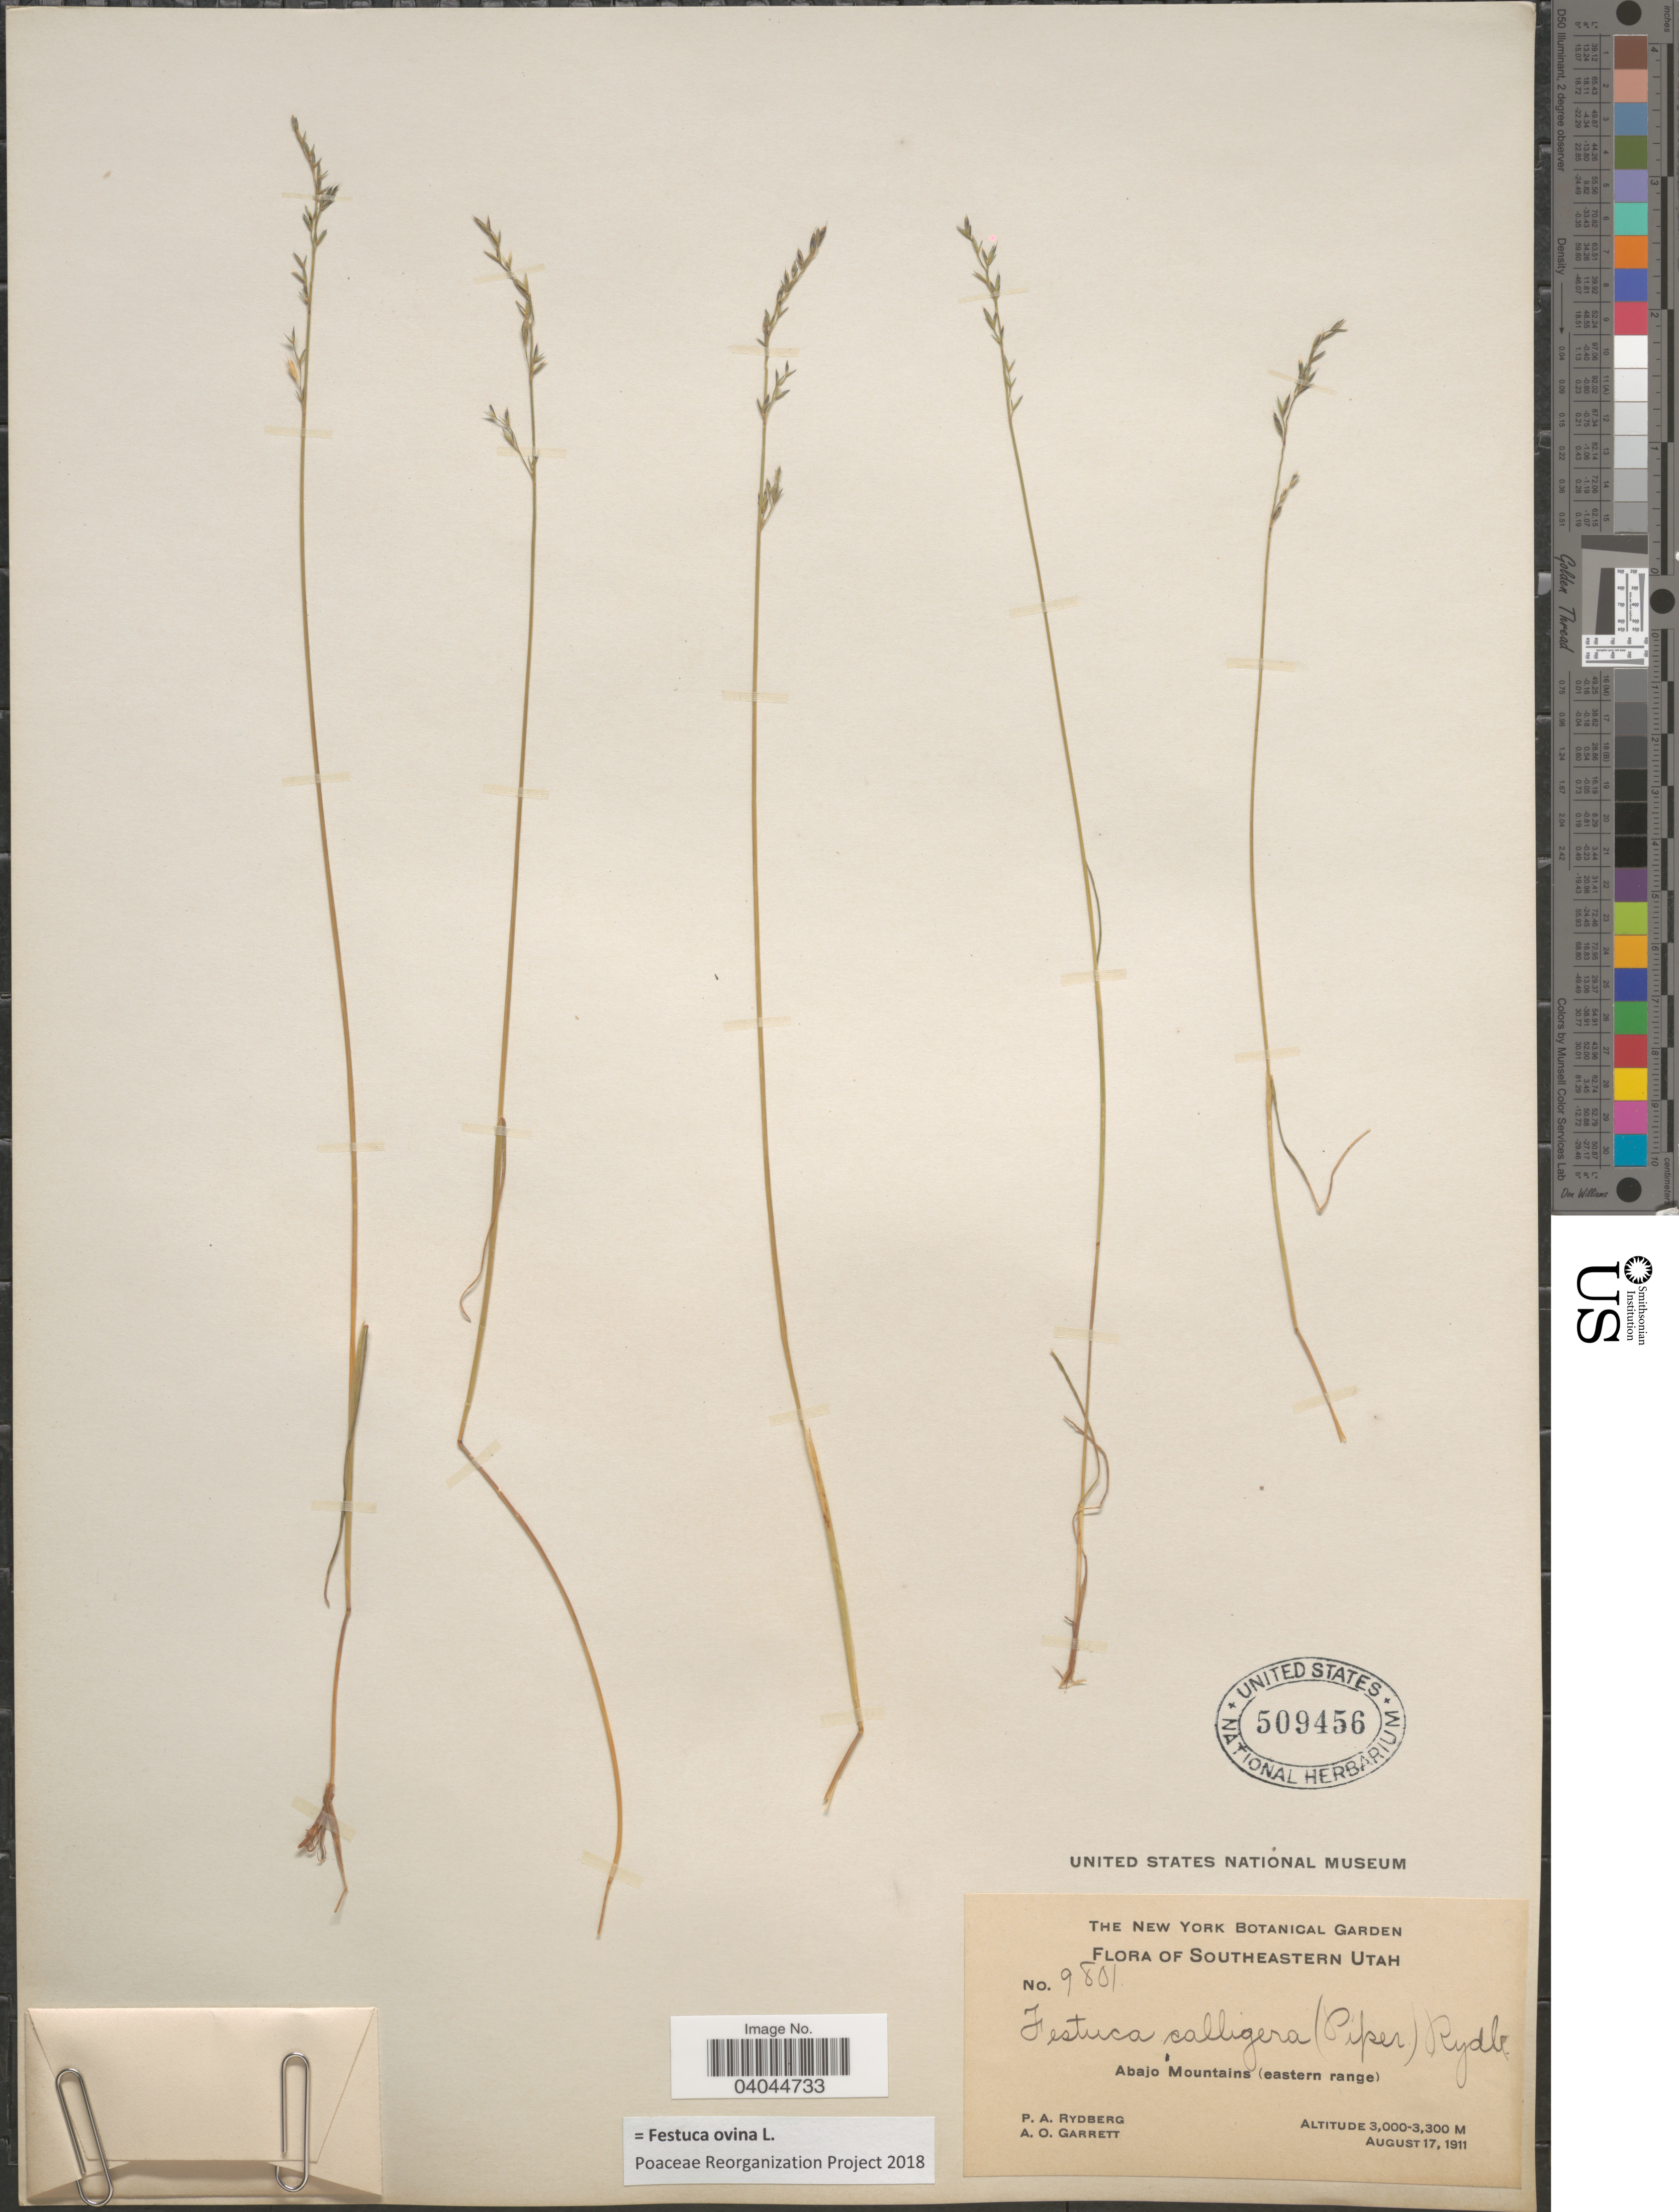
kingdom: Plantae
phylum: Tracheophyta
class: Liliopsida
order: Poales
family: Poaceae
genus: Festuca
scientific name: Festuca ovina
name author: L.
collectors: P. A. Rydberg & A. O. Garrett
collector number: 9801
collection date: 1911-08-17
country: United States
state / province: Utah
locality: Southeastern Utah. Abajo Mountains (eastern range).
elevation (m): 3000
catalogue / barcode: US 509456